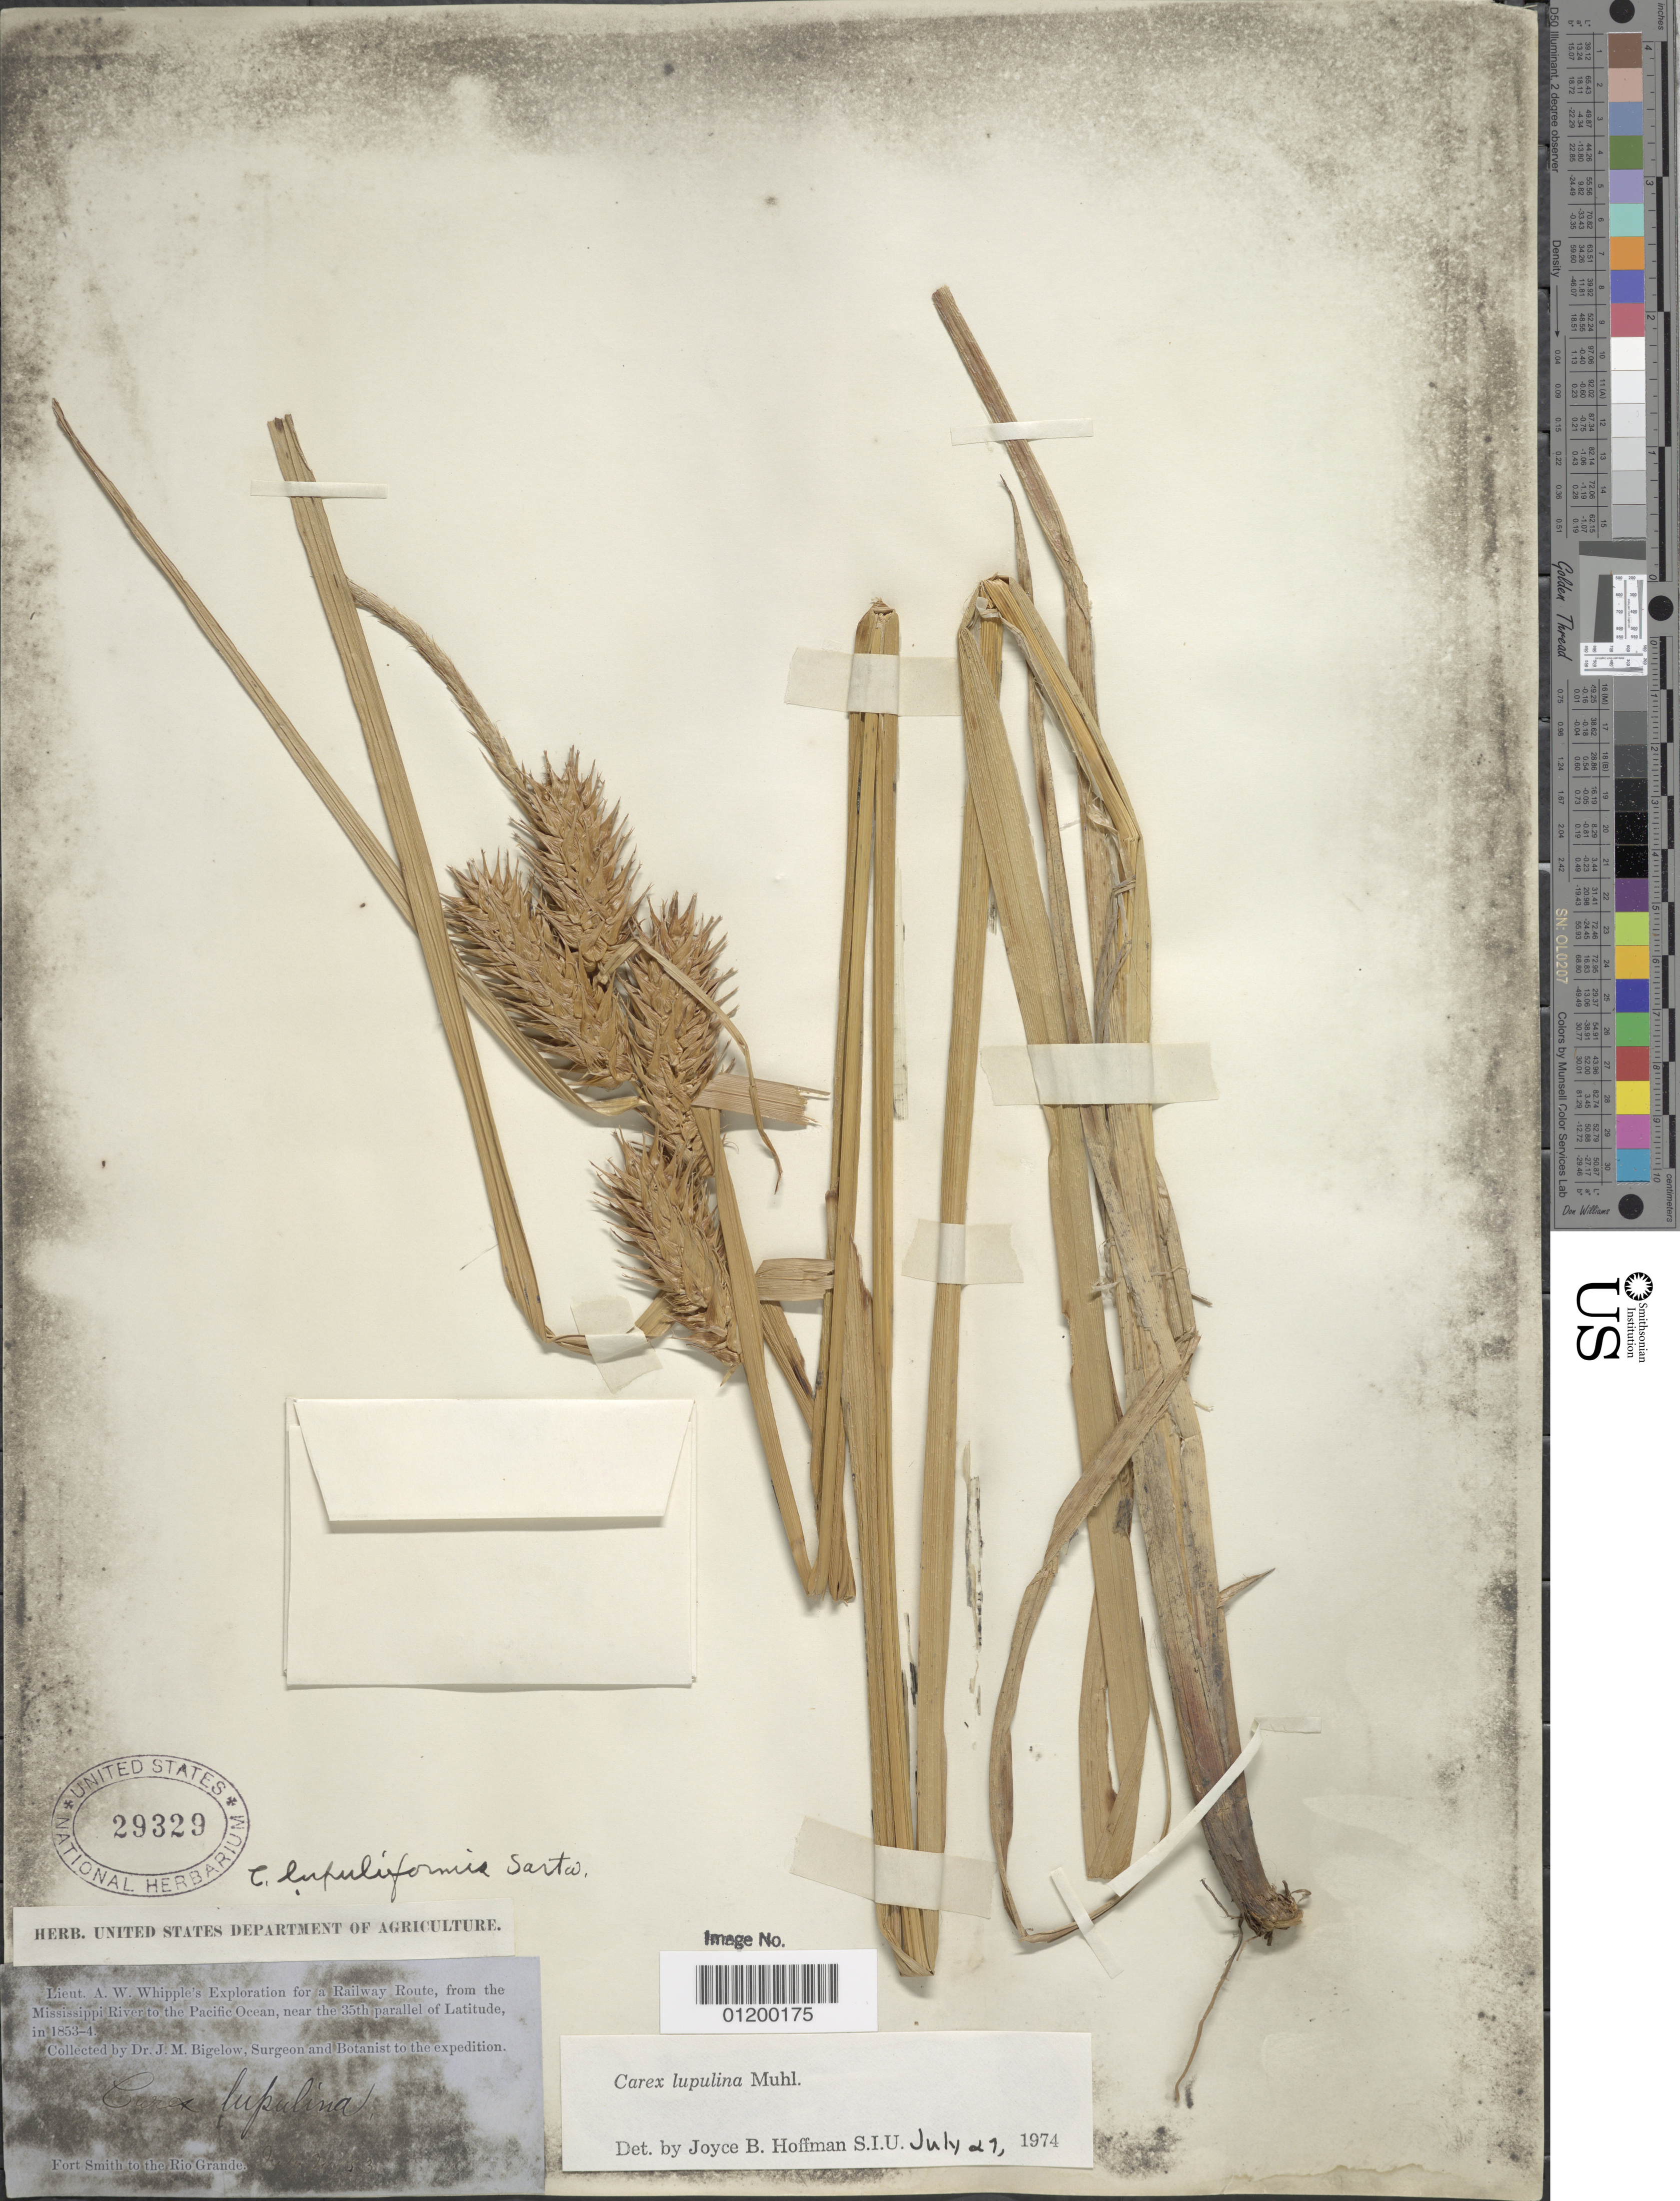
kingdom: Plantae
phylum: Tracheophyta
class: Liliopsida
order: Poales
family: Cyperaceae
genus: Carex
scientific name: Carex lupulina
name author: Muhl. ex Willd.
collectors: J. M. Bigelow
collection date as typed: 1853 to -- --- 1854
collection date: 1853/1854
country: United States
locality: Fort Smith to the Rio Grande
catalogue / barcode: US 29329